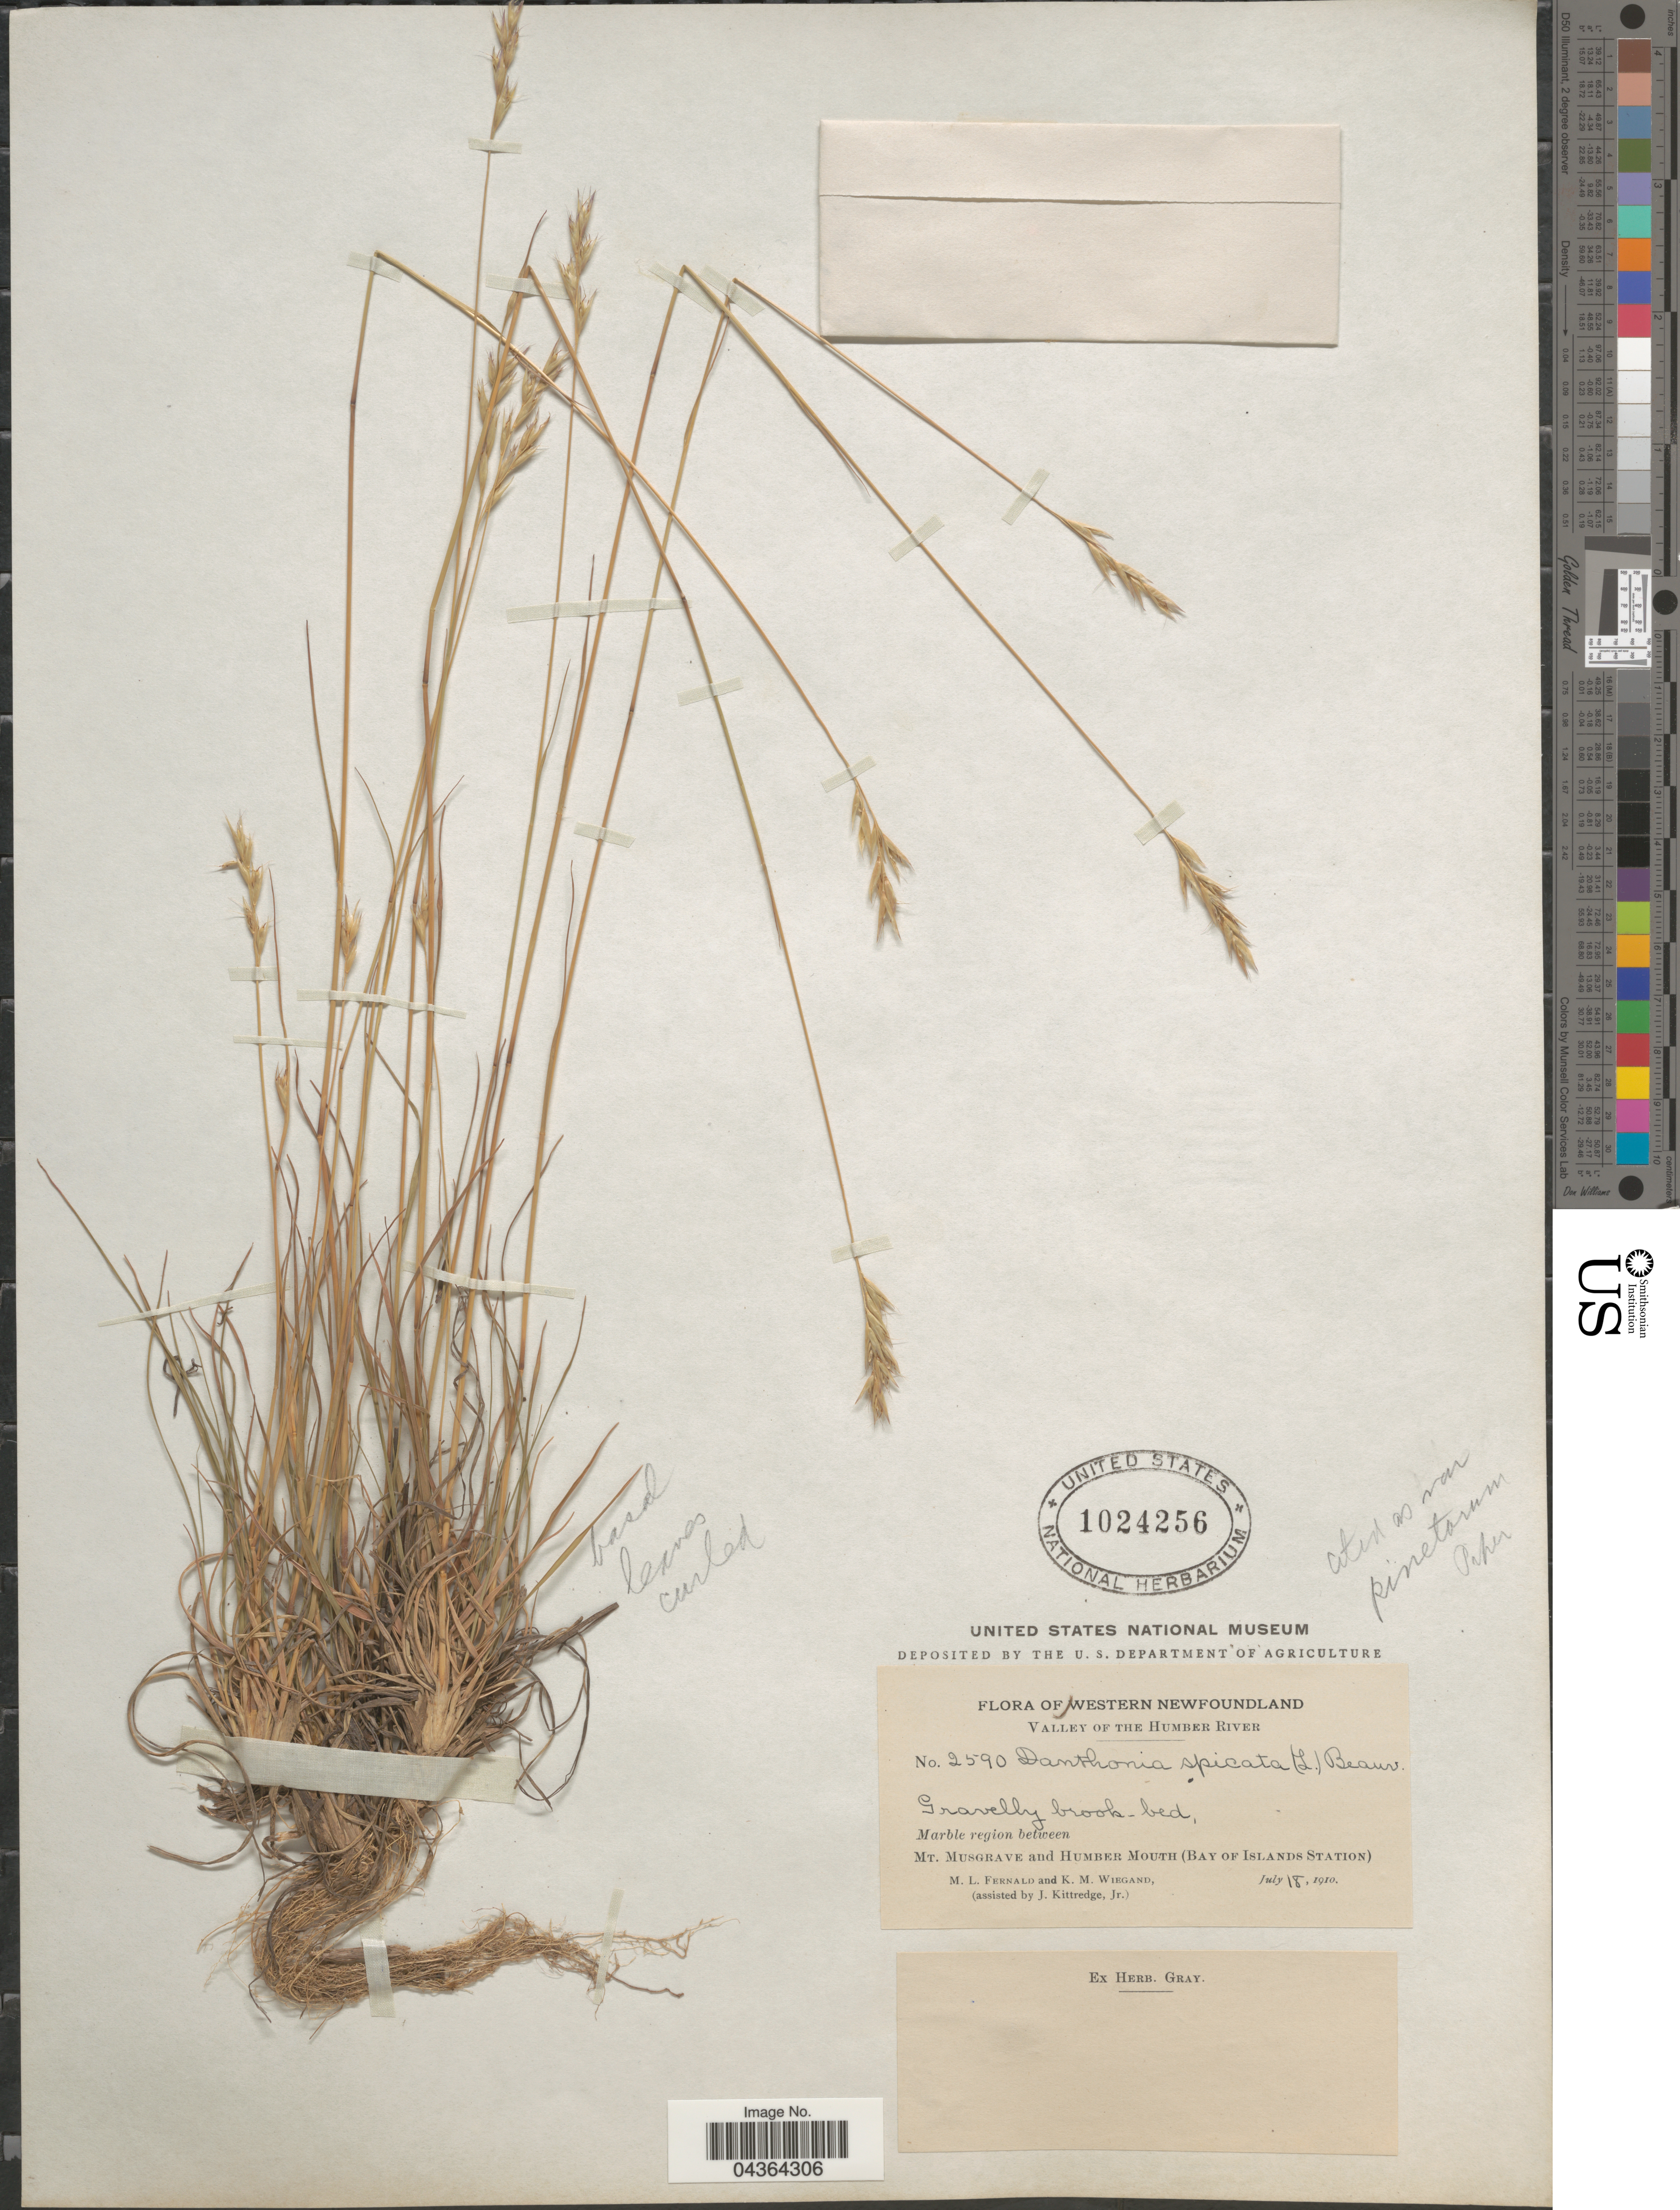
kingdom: Plantae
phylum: Tracheophyta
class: Liliopsida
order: Poales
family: Poaceae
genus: Danthonia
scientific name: Danthonia spicata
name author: (L.) P. Beauv. ex Roem. & Schult.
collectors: M. L. Fernald, K. M. Wiegand & J. Kittredge Jr.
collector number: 2590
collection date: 1910-07-18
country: Canada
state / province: Newfoundland and Labrador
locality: Western Newfoundland. Valley of the Humber River. Marble region between Mt. Musgrave and Humber Mouth (Bay of Islands Station).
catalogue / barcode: US 1024256